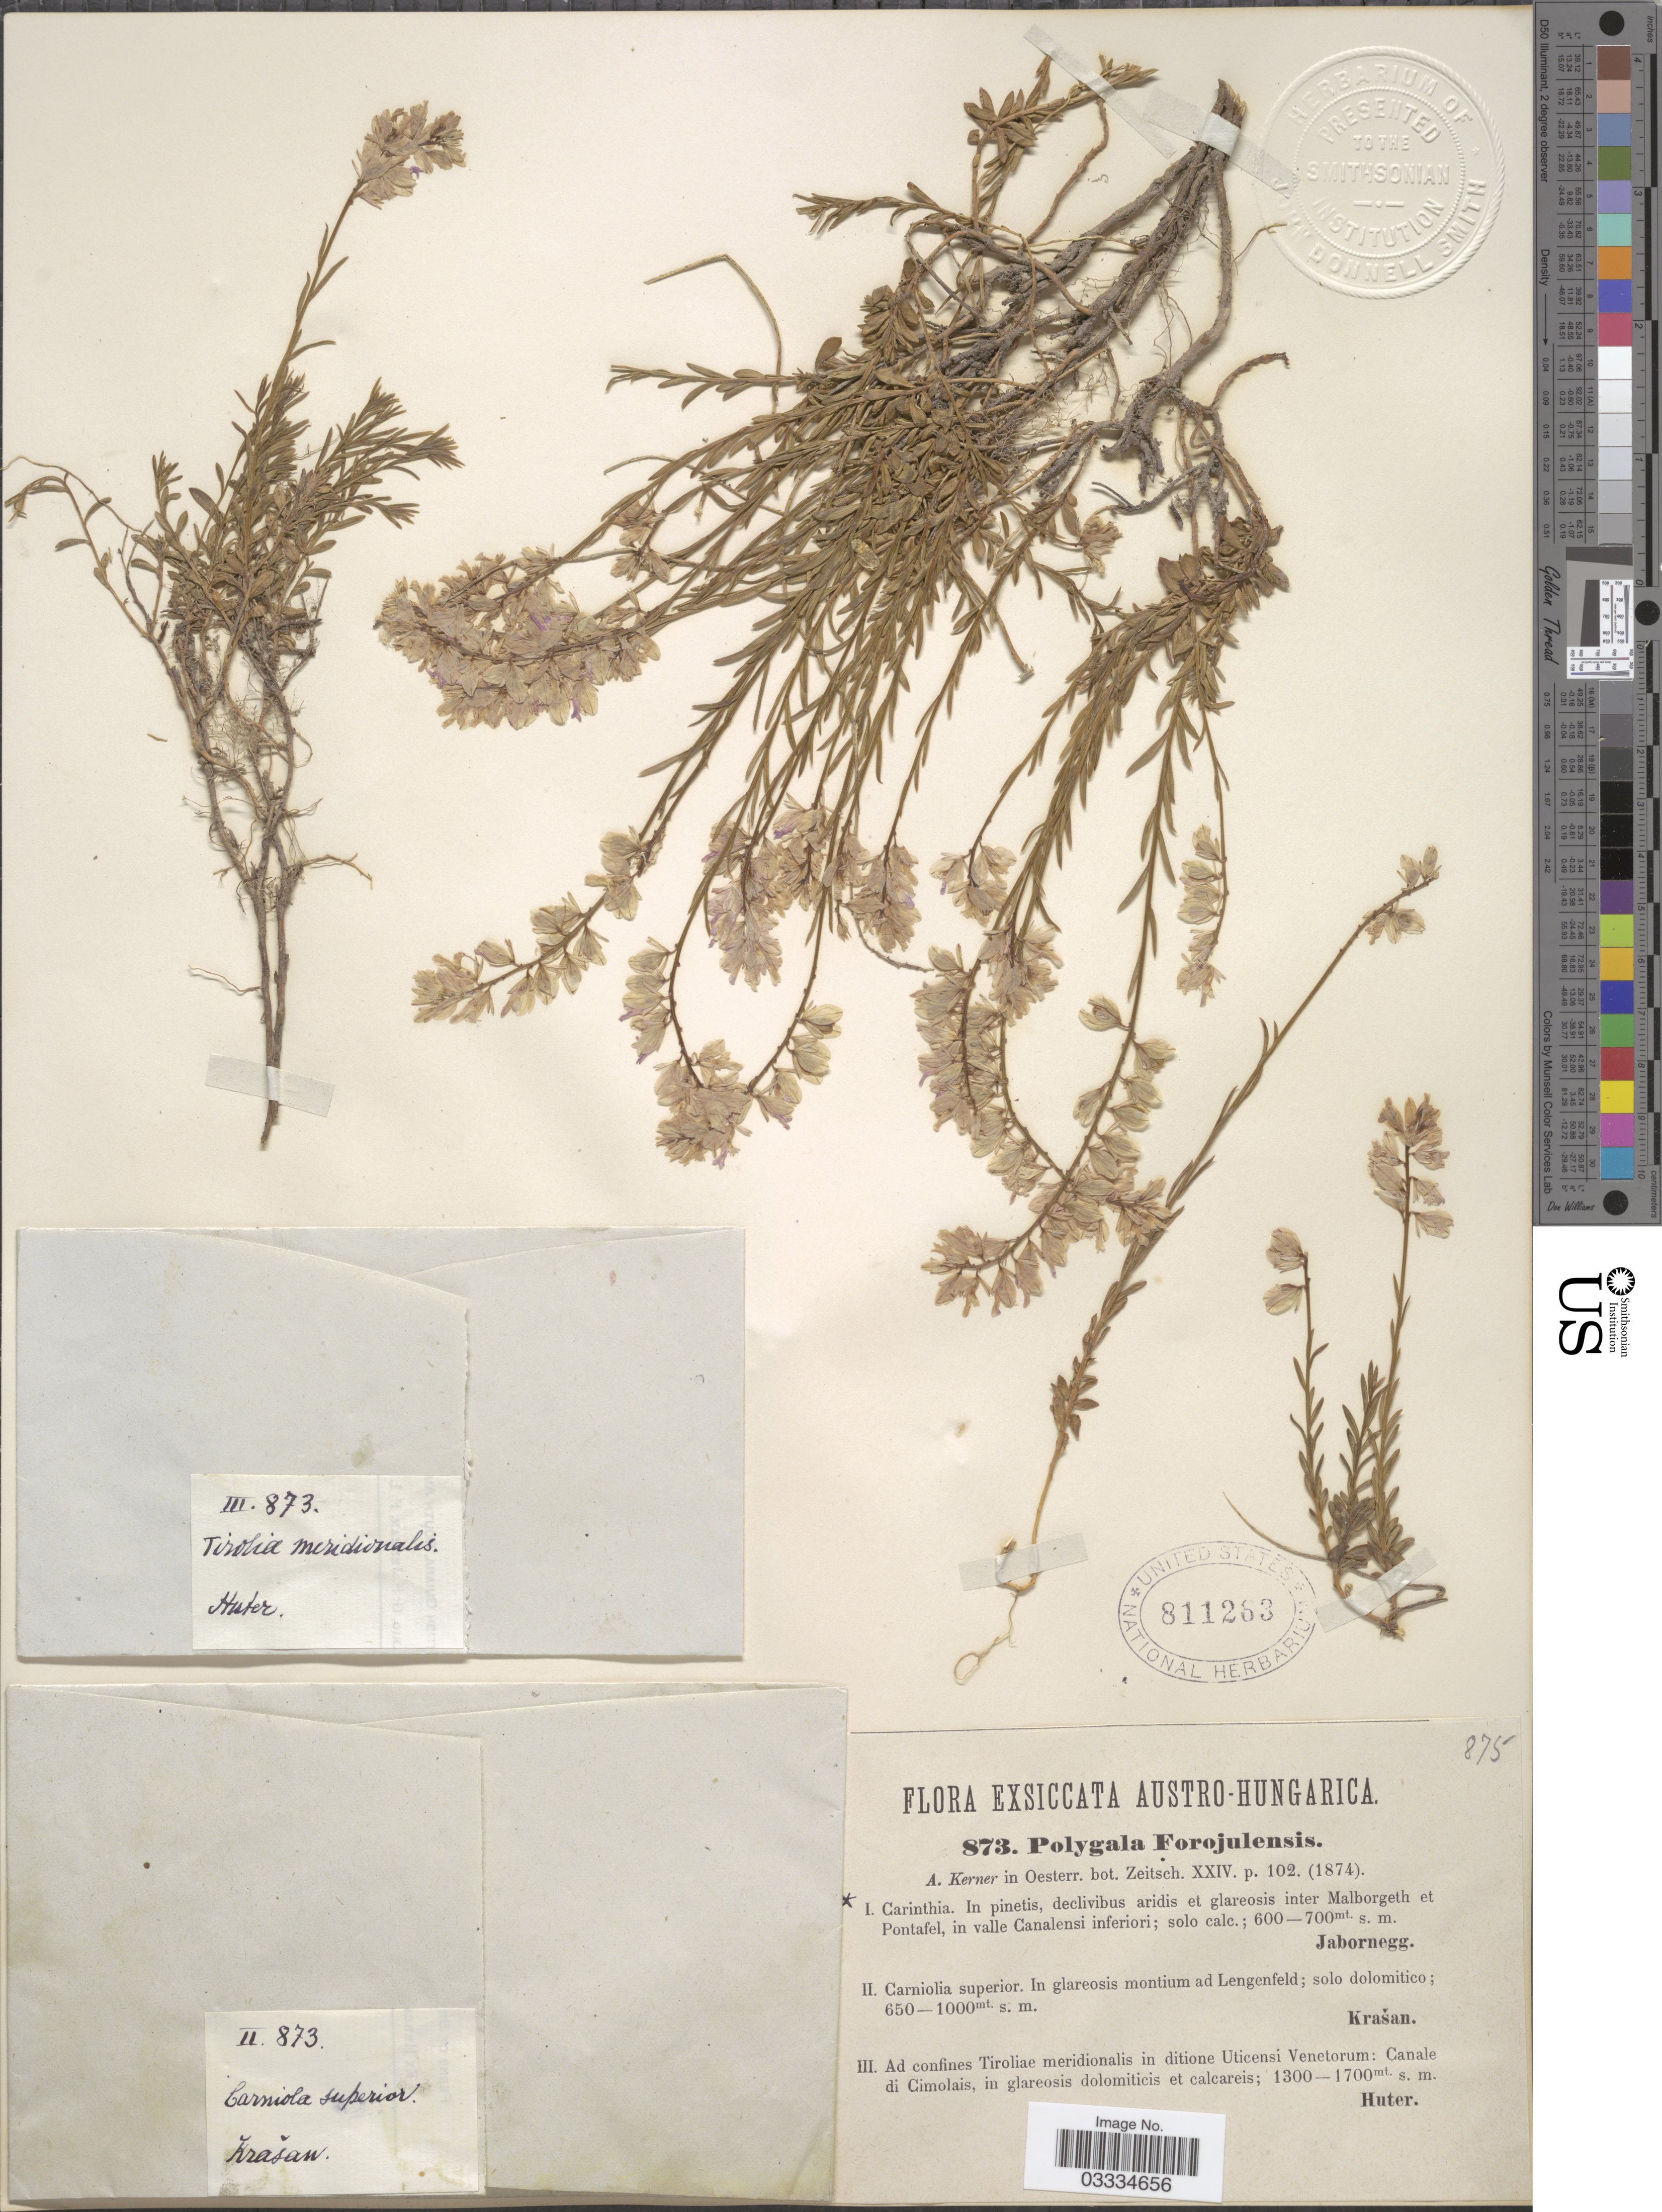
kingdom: Plantae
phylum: Tracheophyta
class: Magnoliopsida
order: Fabales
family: Polygalaceae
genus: Polygala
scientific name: Polygala forojulensis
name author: A. Kern.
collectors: Jabornegg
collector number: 873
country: Italy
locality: Austro-Hungarica. Carintha. In pinetis, declivibus aridis et glareosis inter Malborgeth et Pontafel, in valle Canalensi inferiori.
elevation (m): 600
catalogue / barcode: US 811263